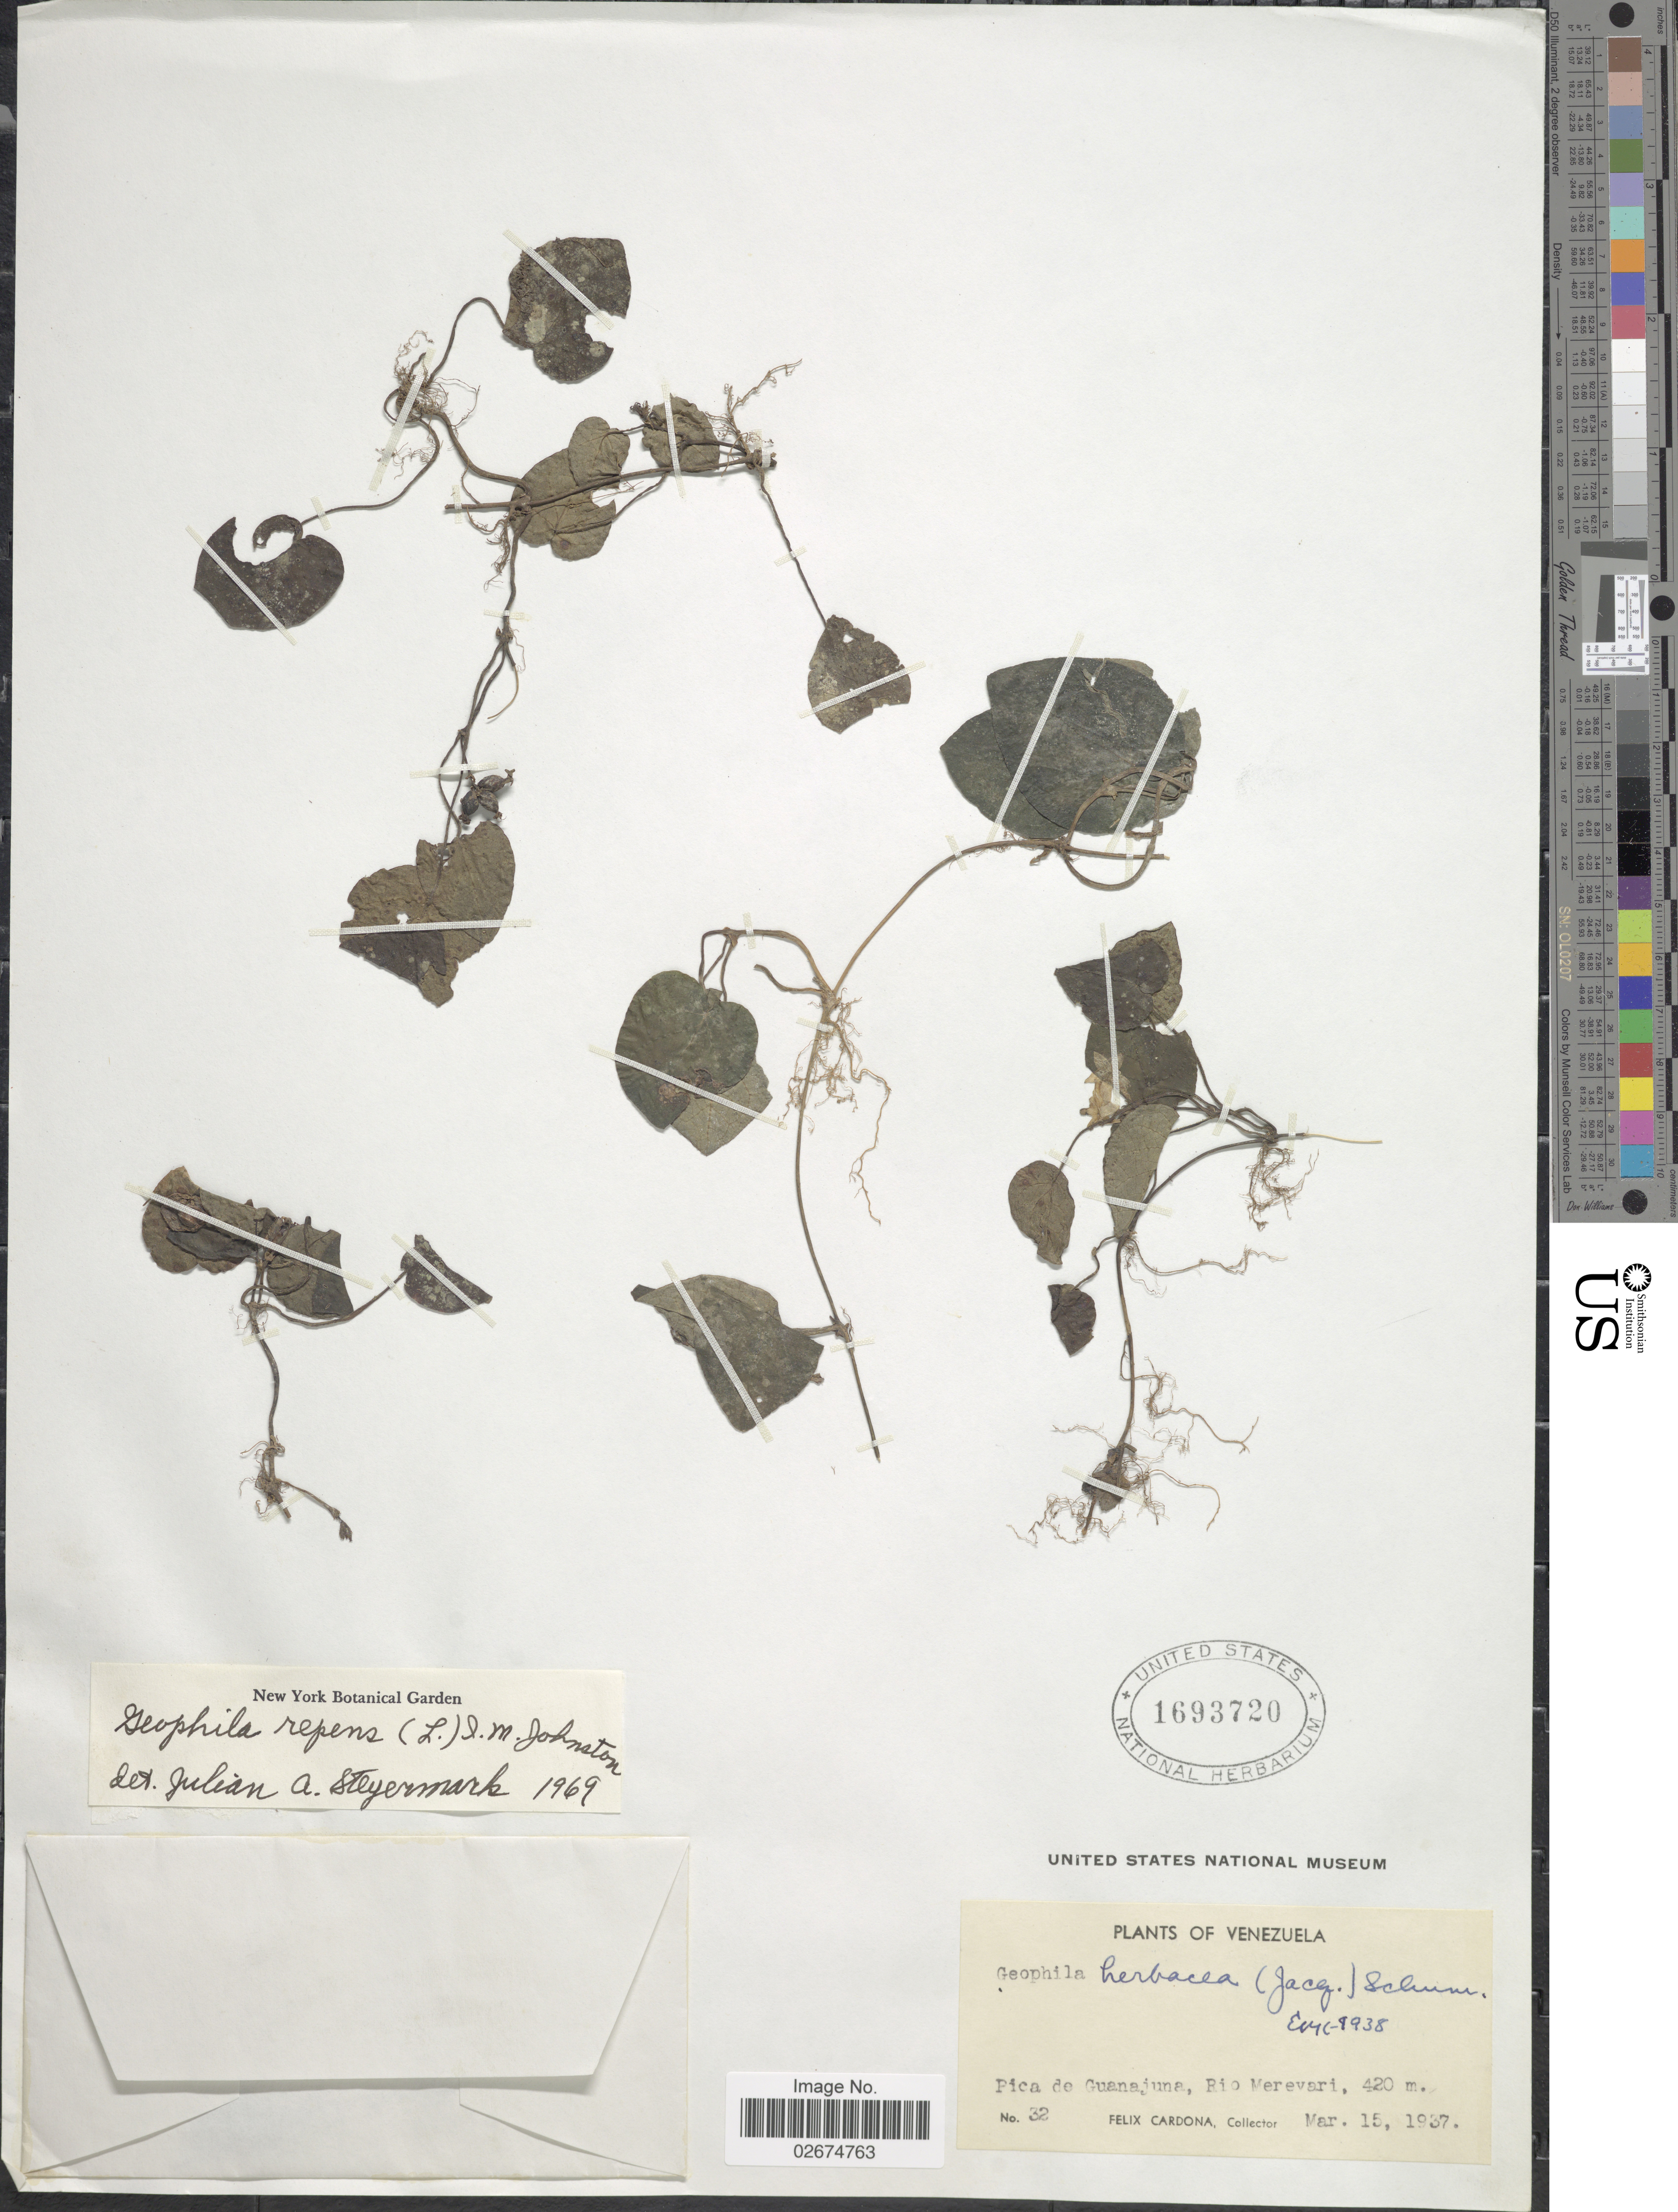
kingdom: Plantae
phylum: Tracheophyta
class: Magnoliopsida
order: Gentianales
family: Rubiaceae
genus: Carinta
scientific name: Carinta repens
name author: (L.) L.B. Sm. & Downs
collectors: F. Cardona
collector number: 32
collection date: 1937-03-15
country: Venezuela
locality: Pica de Guanajuna, Rio Merevari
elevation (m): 420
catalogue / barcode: US 1693720